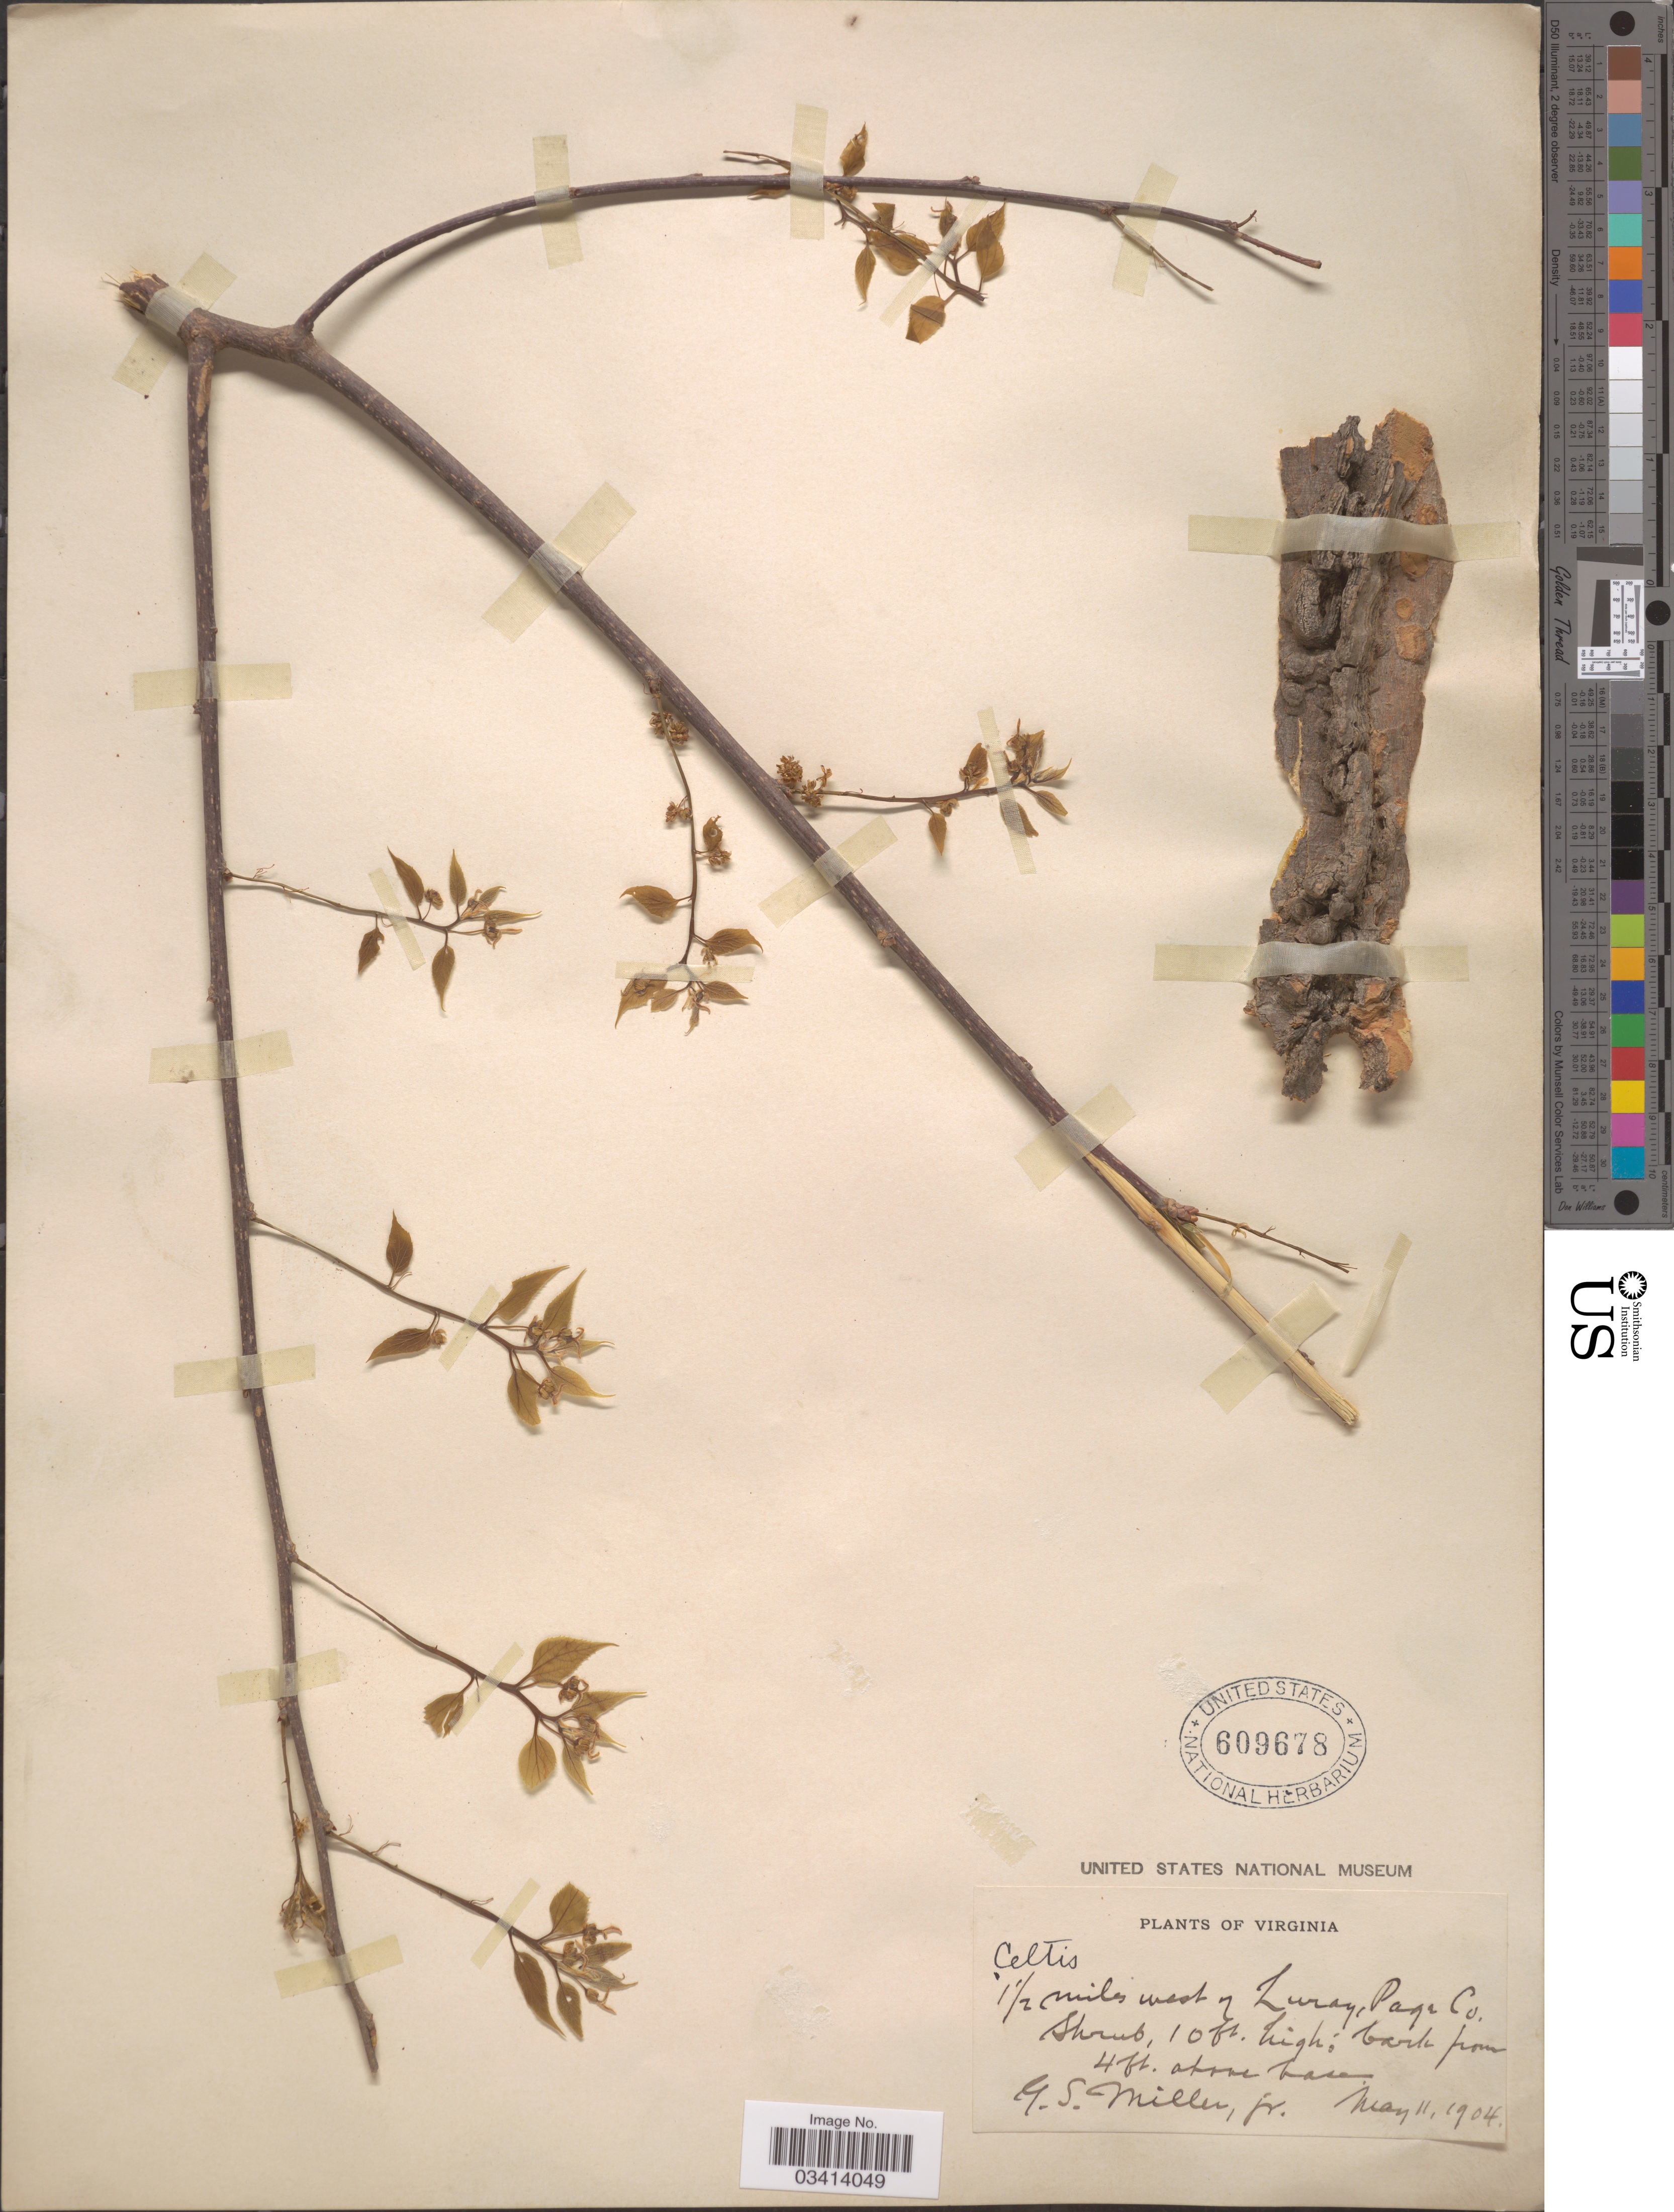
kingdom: Plantae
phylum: Tracheophyta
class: Magnoliopsida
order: Rosales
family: Cannabaceae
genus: Celtis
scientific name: Celtis occidentalis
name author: L.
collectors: G. S. Miller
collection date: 1904-05-11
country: United States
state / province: Virginia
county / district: Page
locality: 1½ miles W of Luray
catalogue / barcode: US 609678